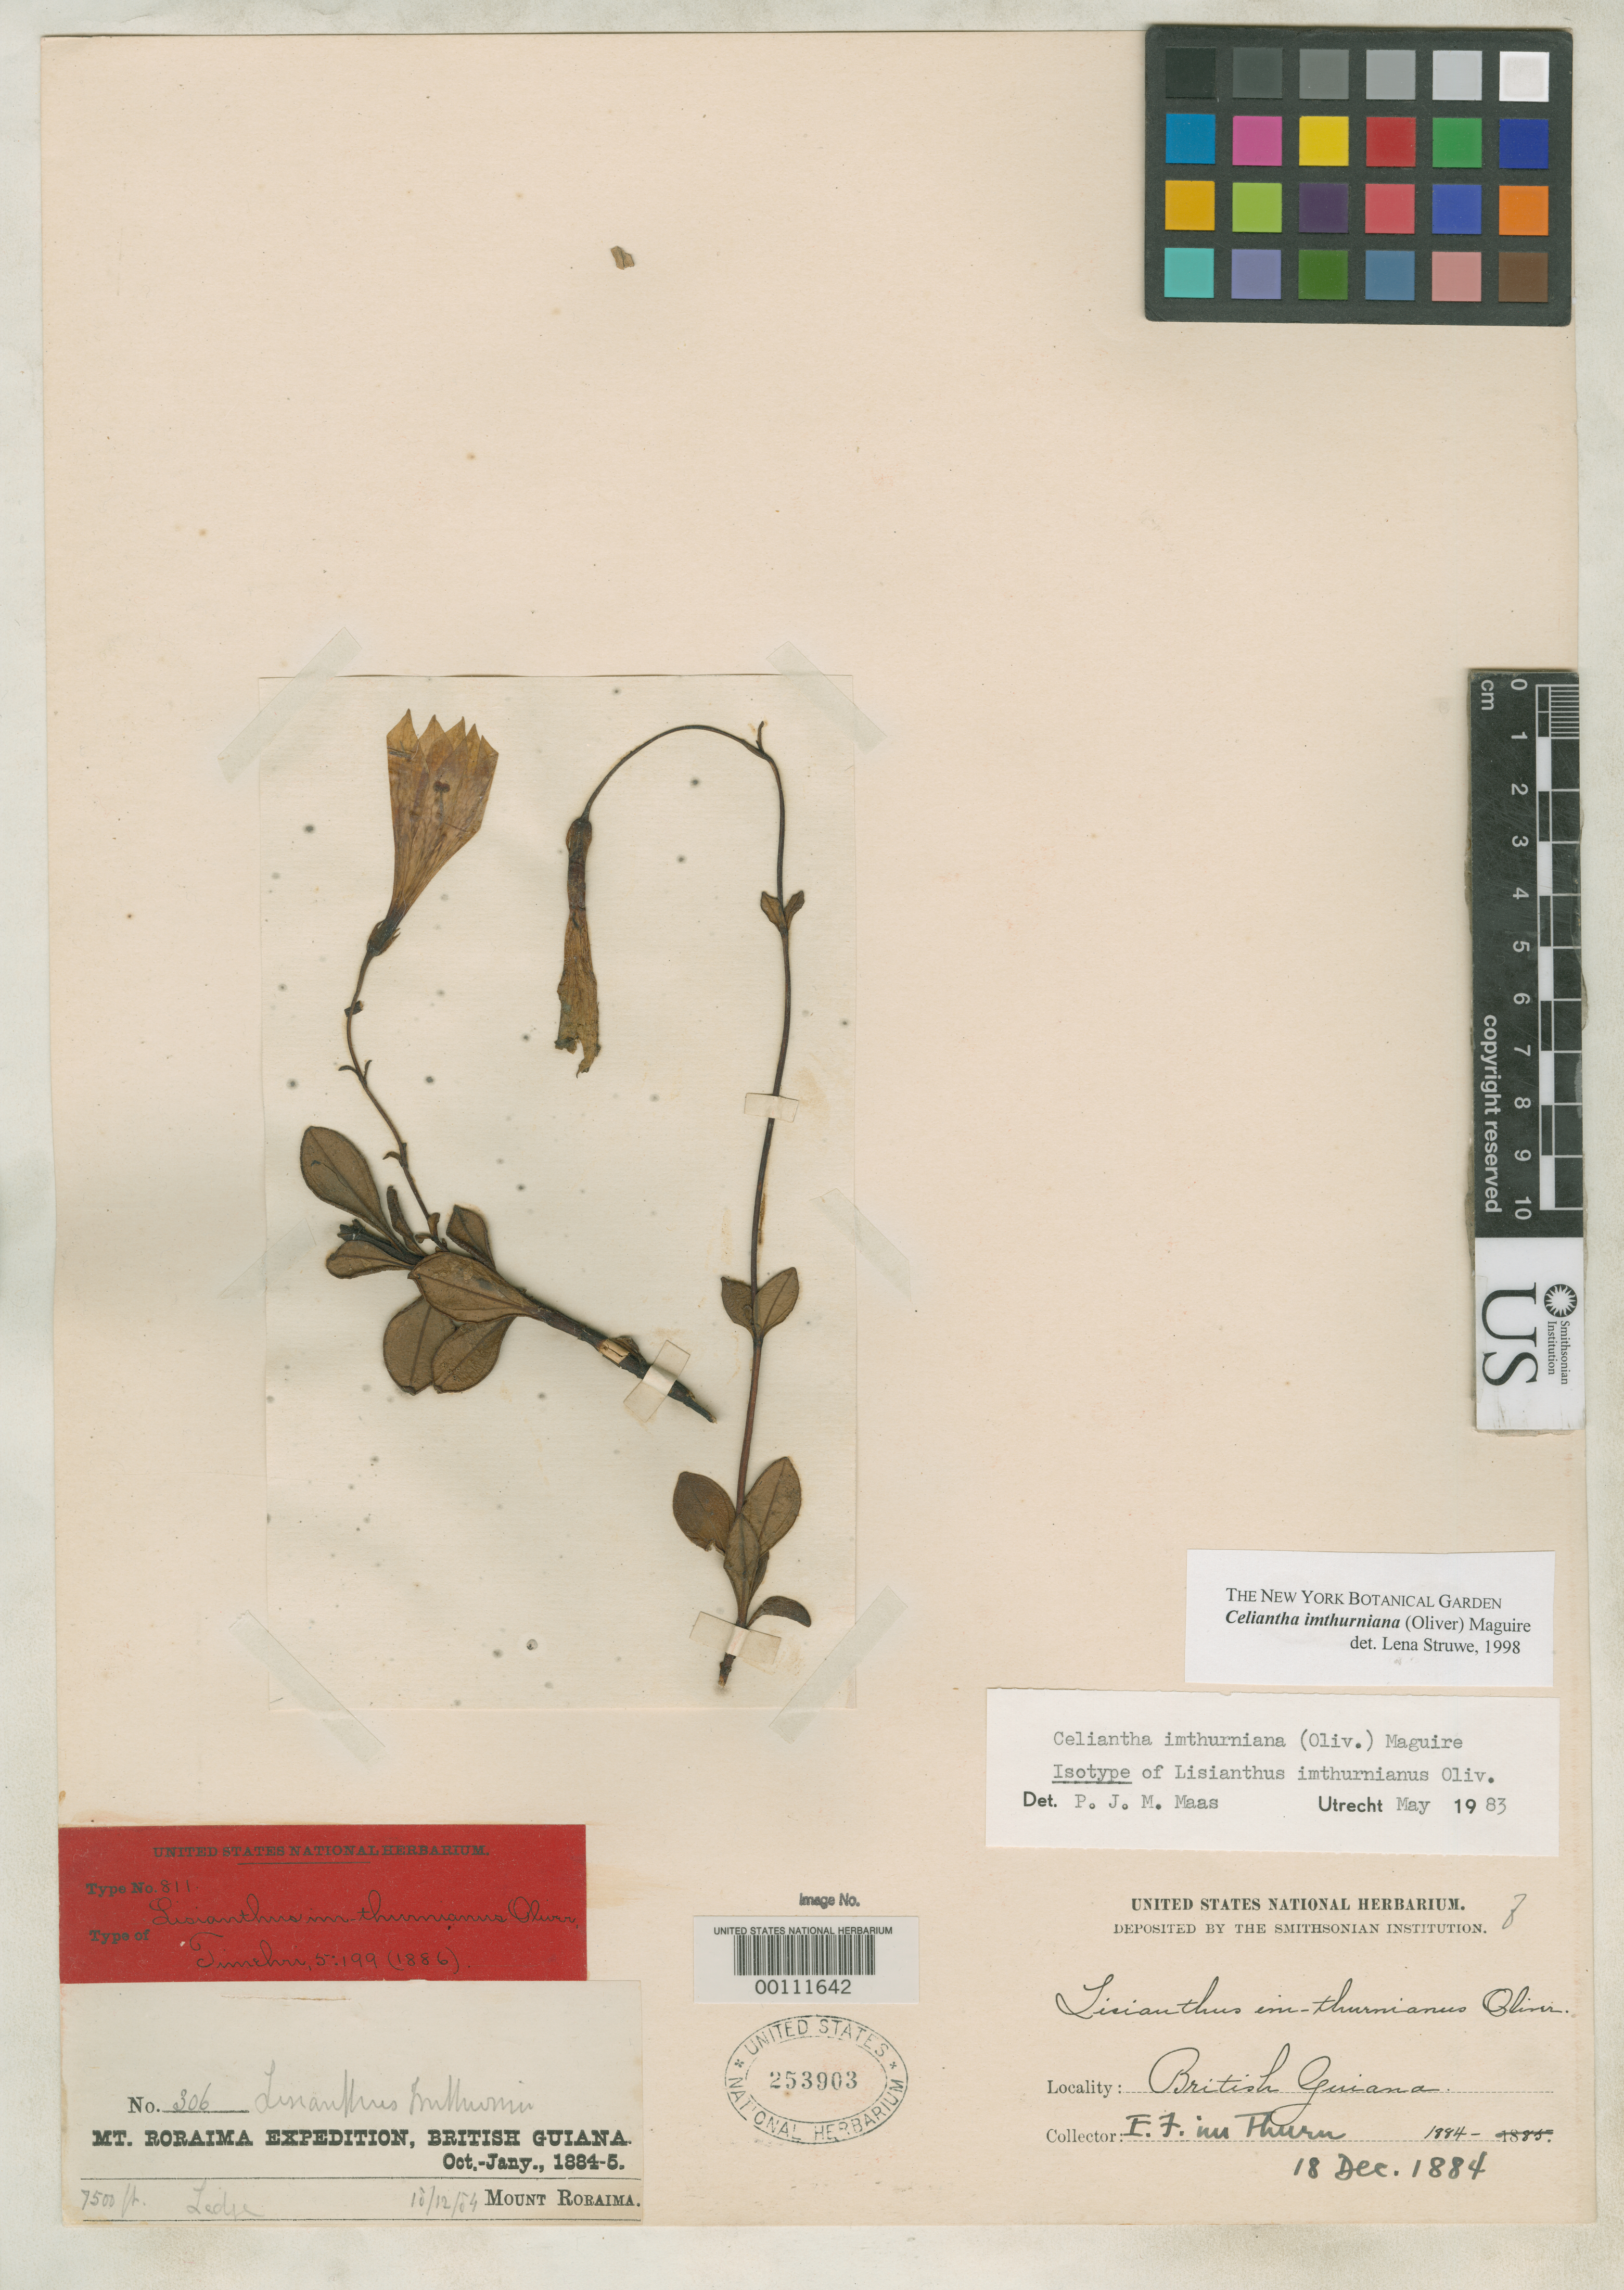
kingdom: Plantae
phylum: Tracheophyta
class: Magnoliopsida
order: Gentianales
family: Gentianaceae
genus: Lisianthius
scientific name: Lisianthius imthurnianus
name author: Oliv. in Thurn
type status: Isotype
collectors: E. F. im Thurn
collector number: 306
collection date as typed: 18 Dec 1884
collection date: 1884-12-18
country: Guyana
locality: Mt. Roraima.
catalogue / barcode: US 253903